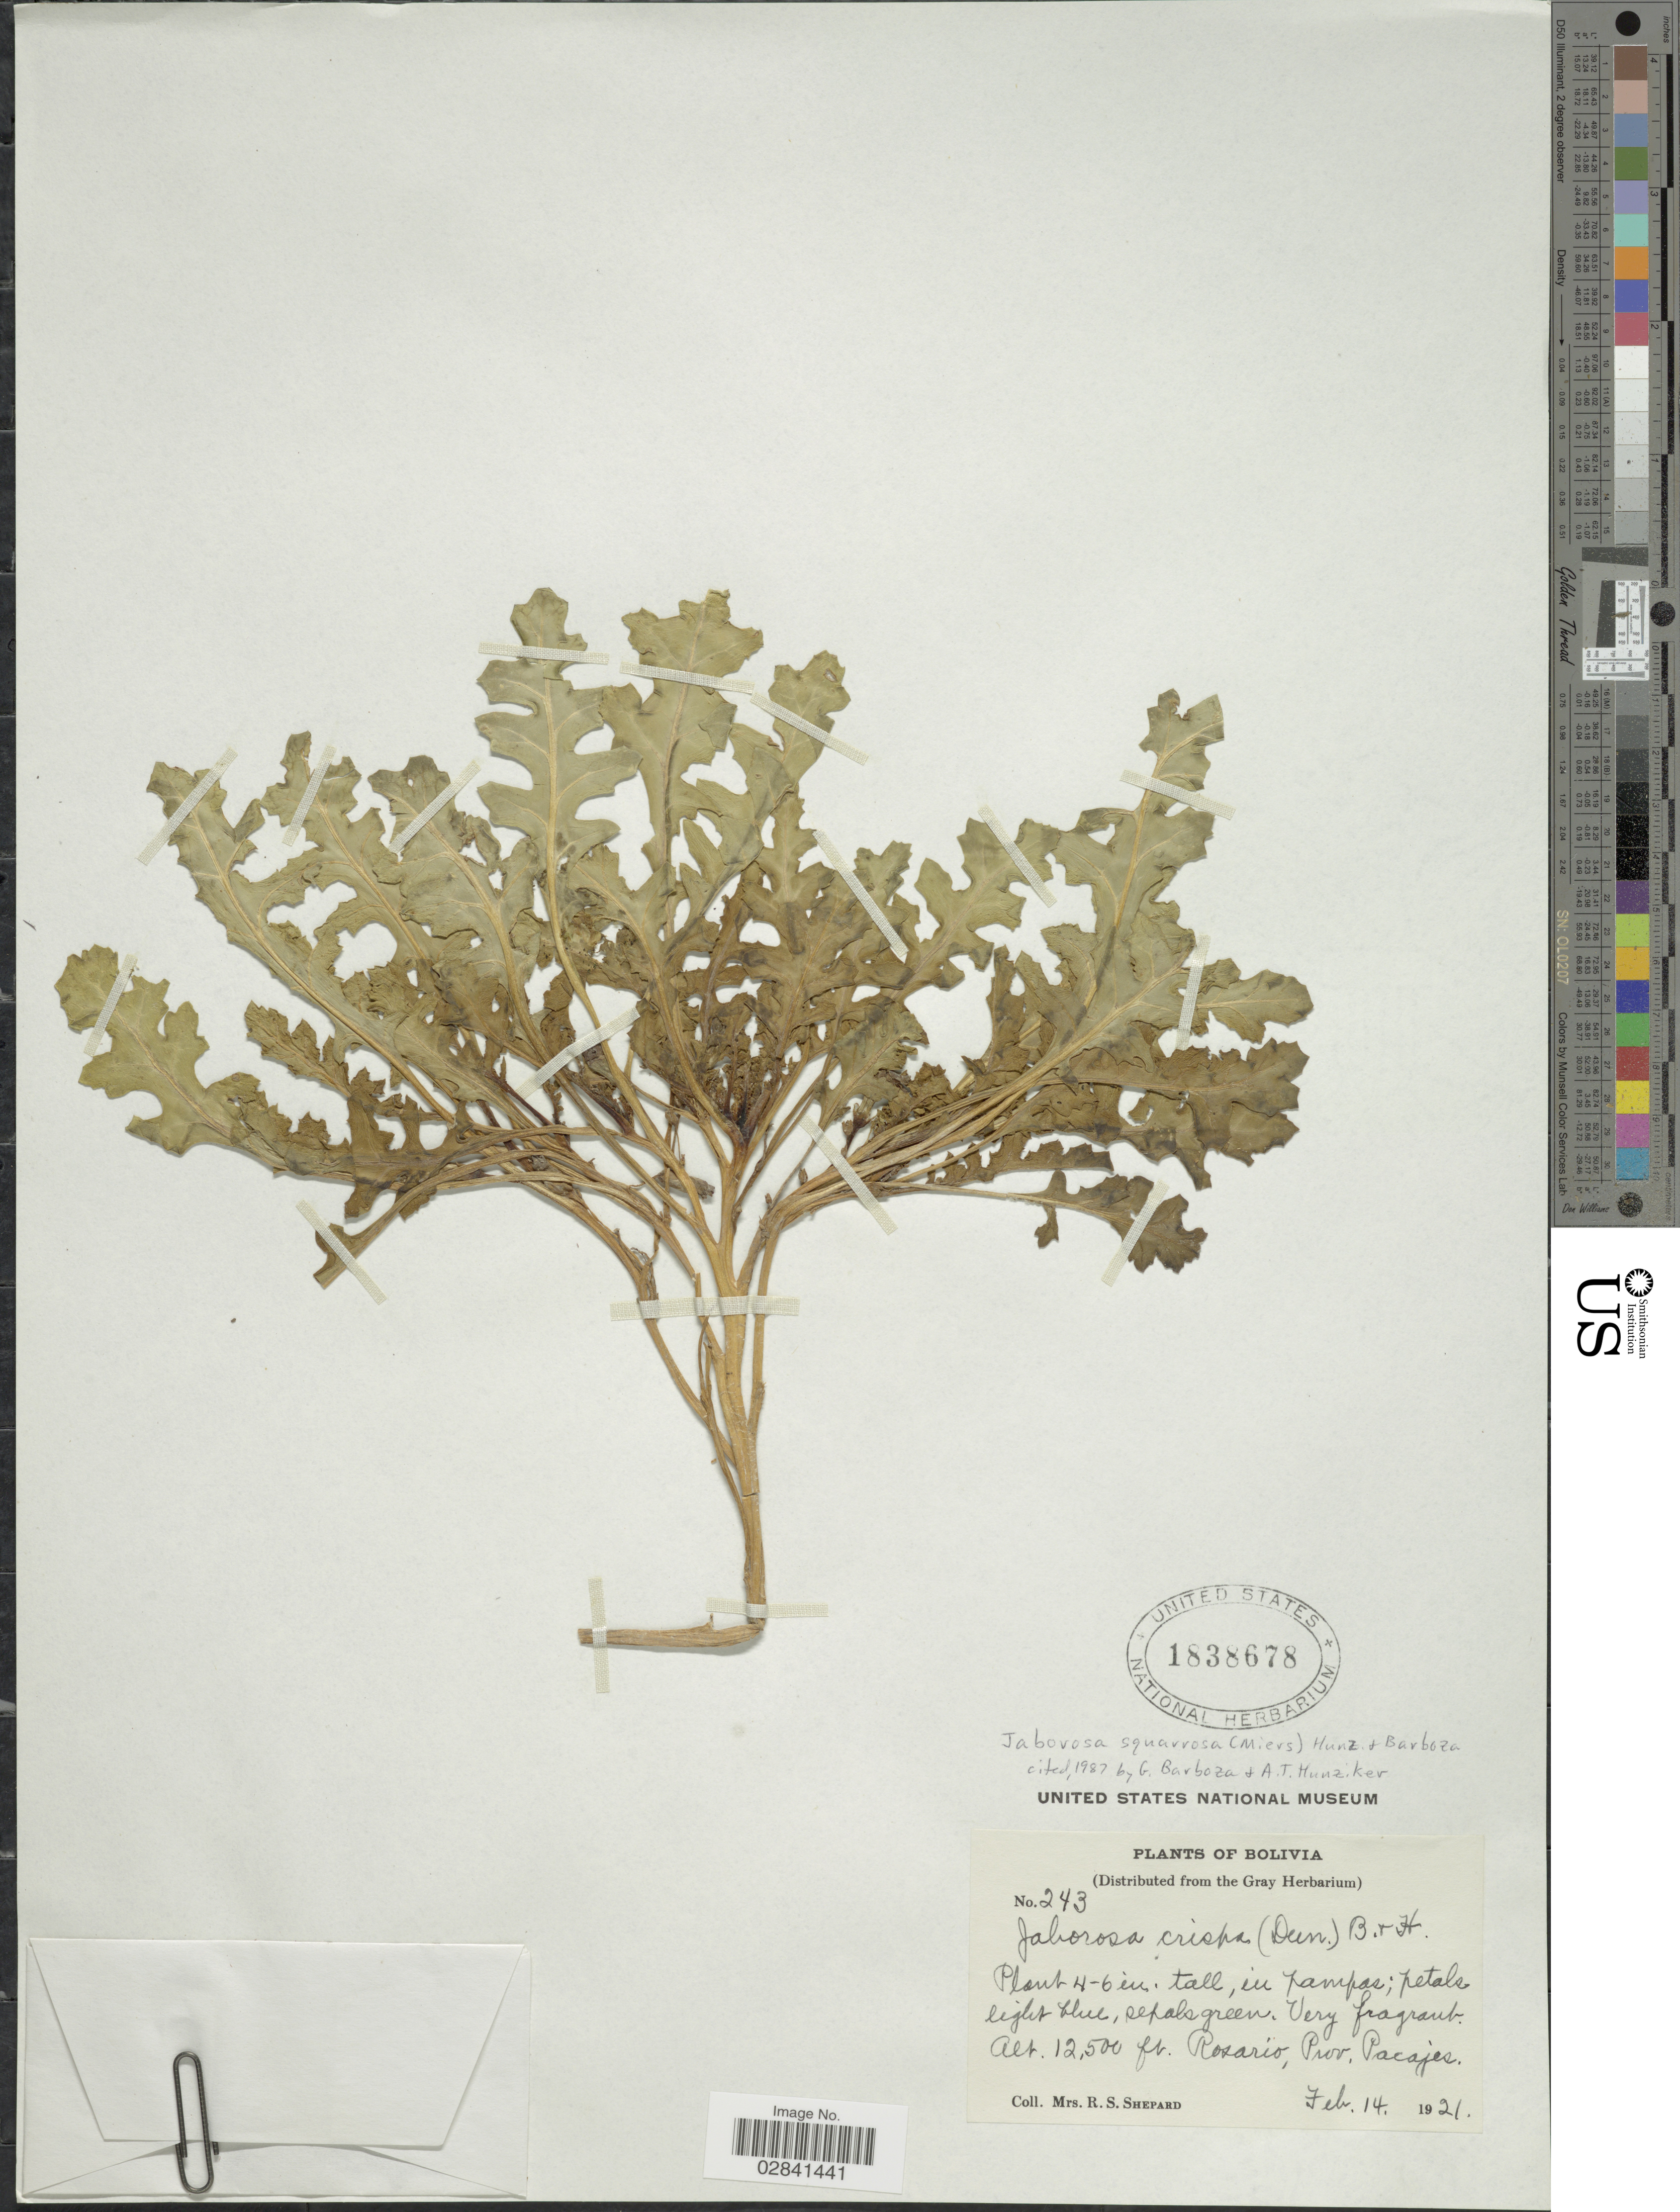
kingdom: Plantae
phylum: Tracheophyta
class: Magnoliopsida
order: Solanales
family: Solanaceae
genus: Jaborosa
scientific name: Jaborosa squarrosa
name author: (Miers) Hunz. & Barboza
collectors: R. Shepard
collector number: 243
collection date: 1921-02-14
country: Bolivia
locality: Rosario, Prov. Pacajes.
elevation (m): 3810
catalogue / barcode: US 1838678